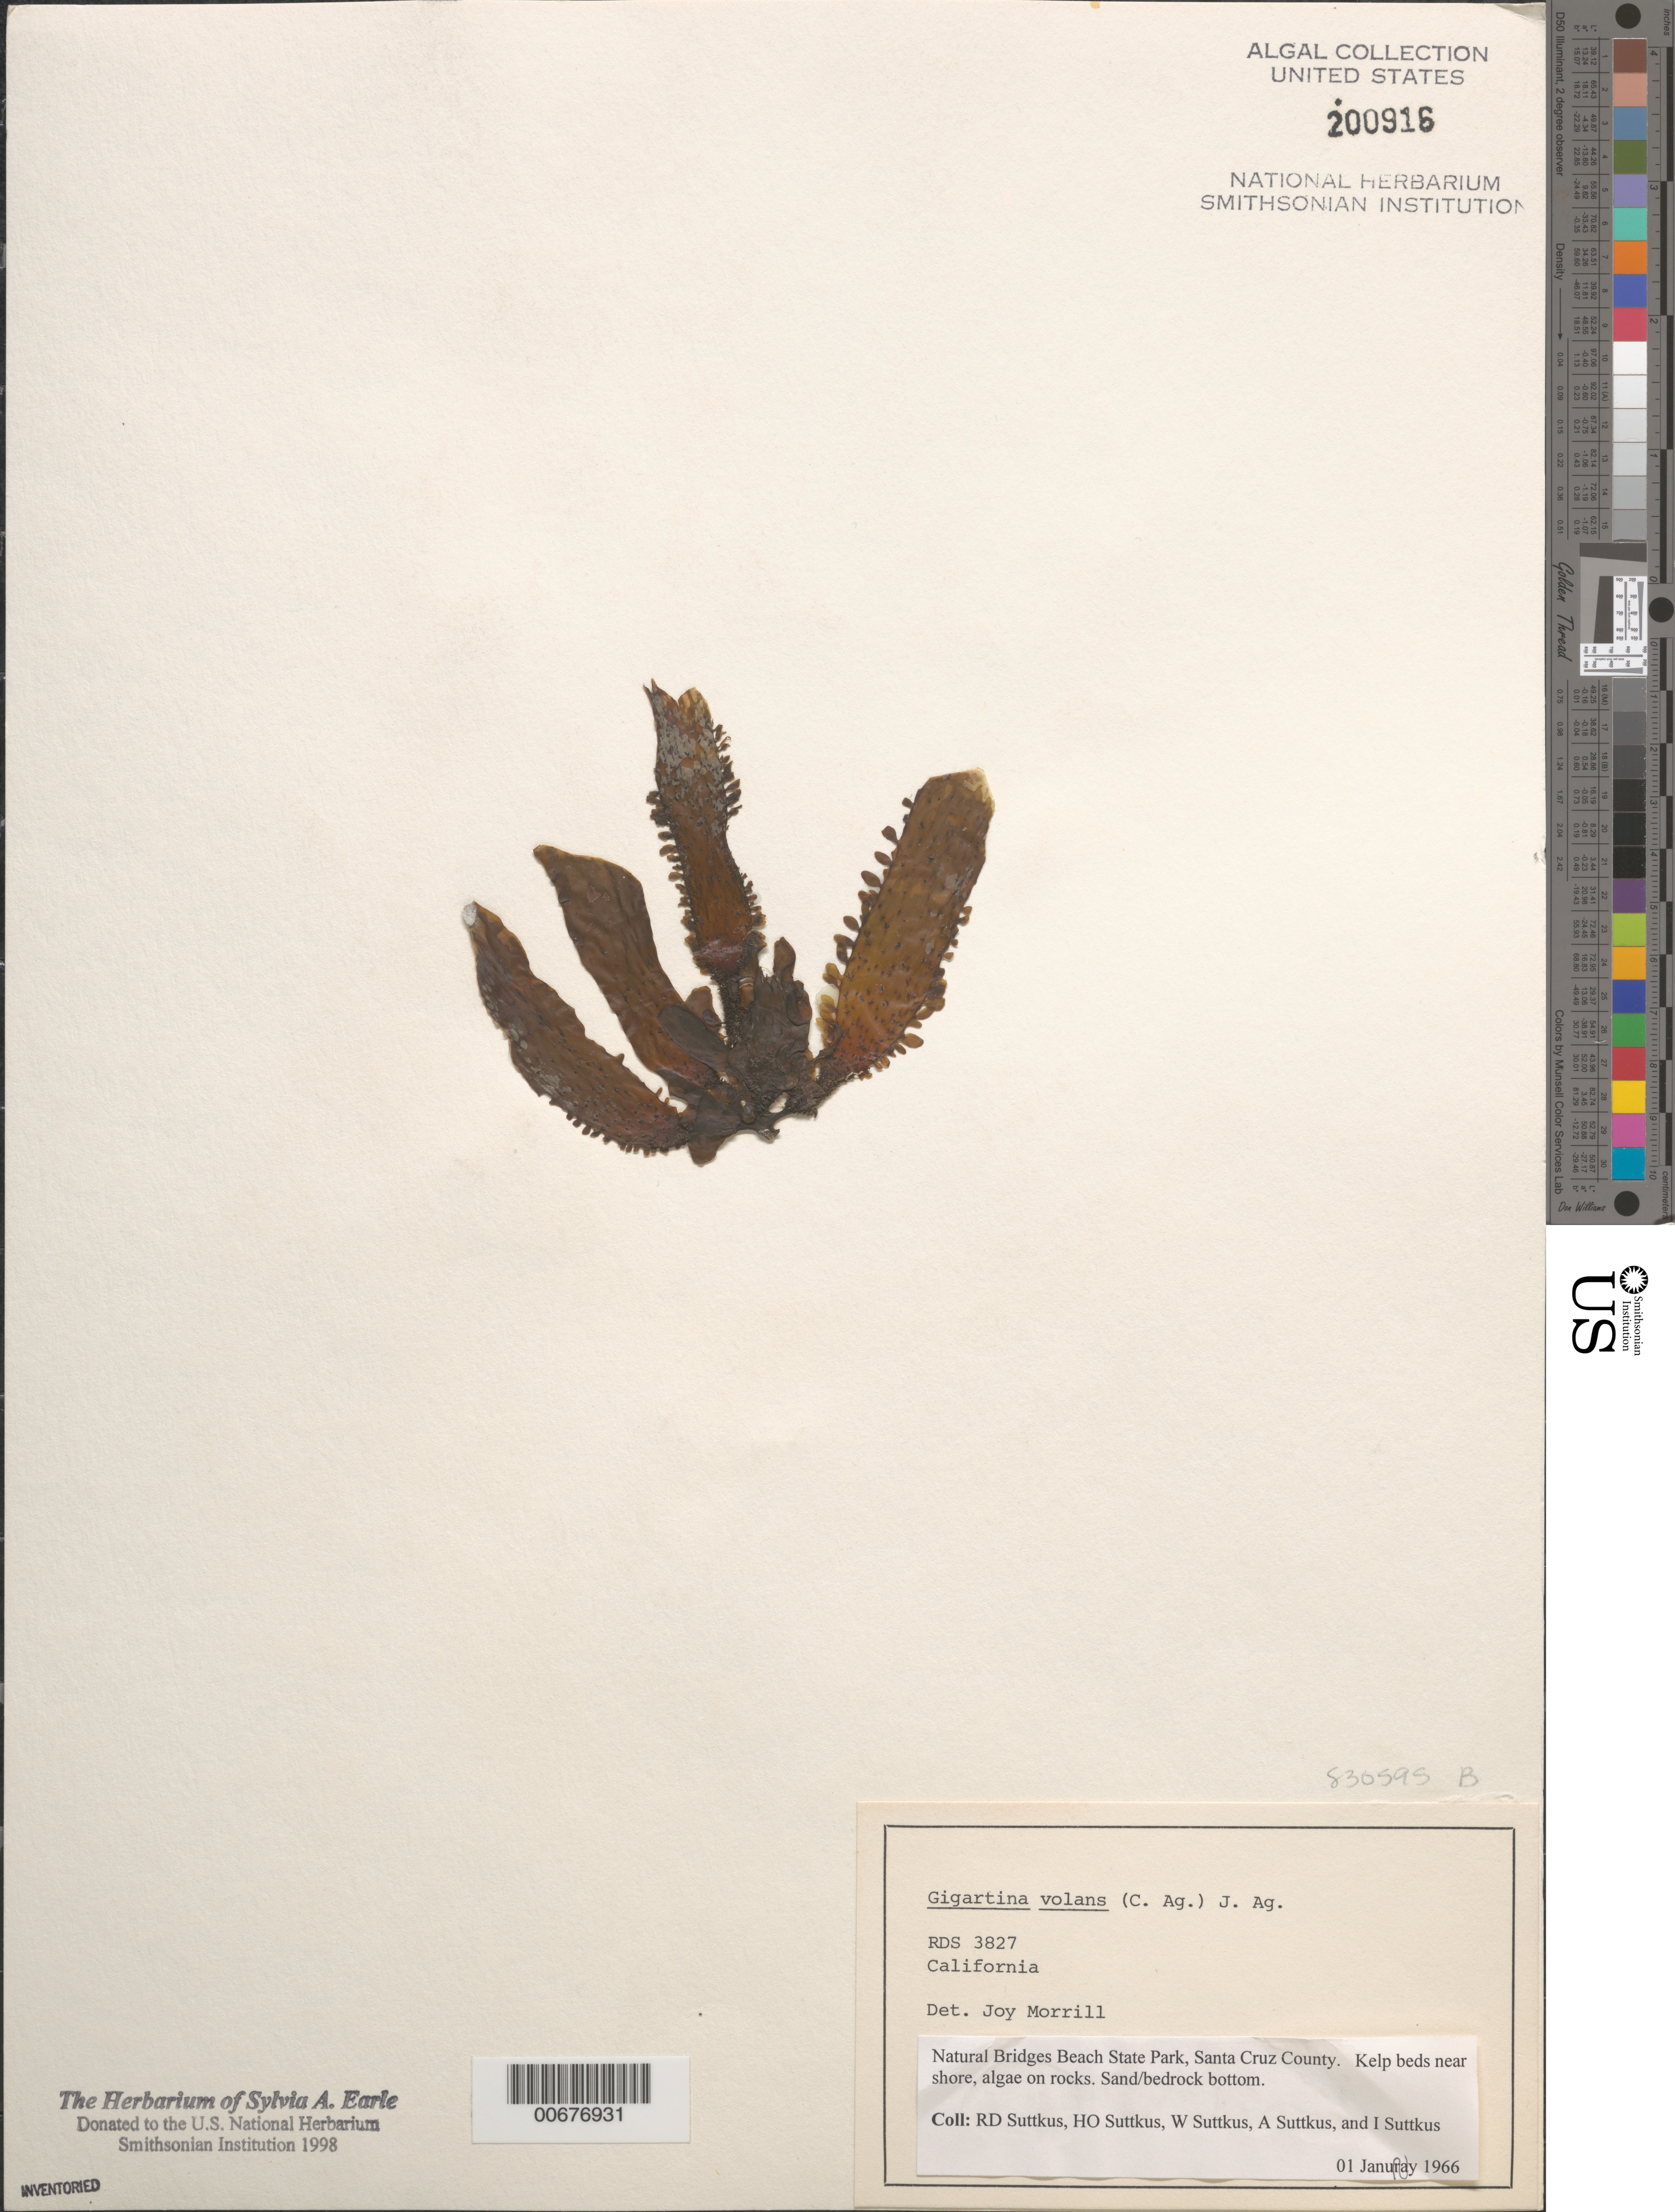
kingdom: Plantae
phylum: Rhodophyta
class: Florideophyceae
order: Gigartinales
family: Gigartinaceae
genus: Mazzaella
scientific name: Mazzaella volans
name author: (C. Agardh) Fredericq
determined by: Algae name updating Project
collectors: R. Suttkus, H. Suttkus, W. Suttkus, A. Suttkus & I. Suttkus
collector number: RDS 3827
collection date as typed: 01 Jan 1966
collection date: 1966-01-01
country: United States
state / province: California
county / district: Santa Cruz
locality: Natural Bridges Beach State Park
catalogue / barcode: US 200916